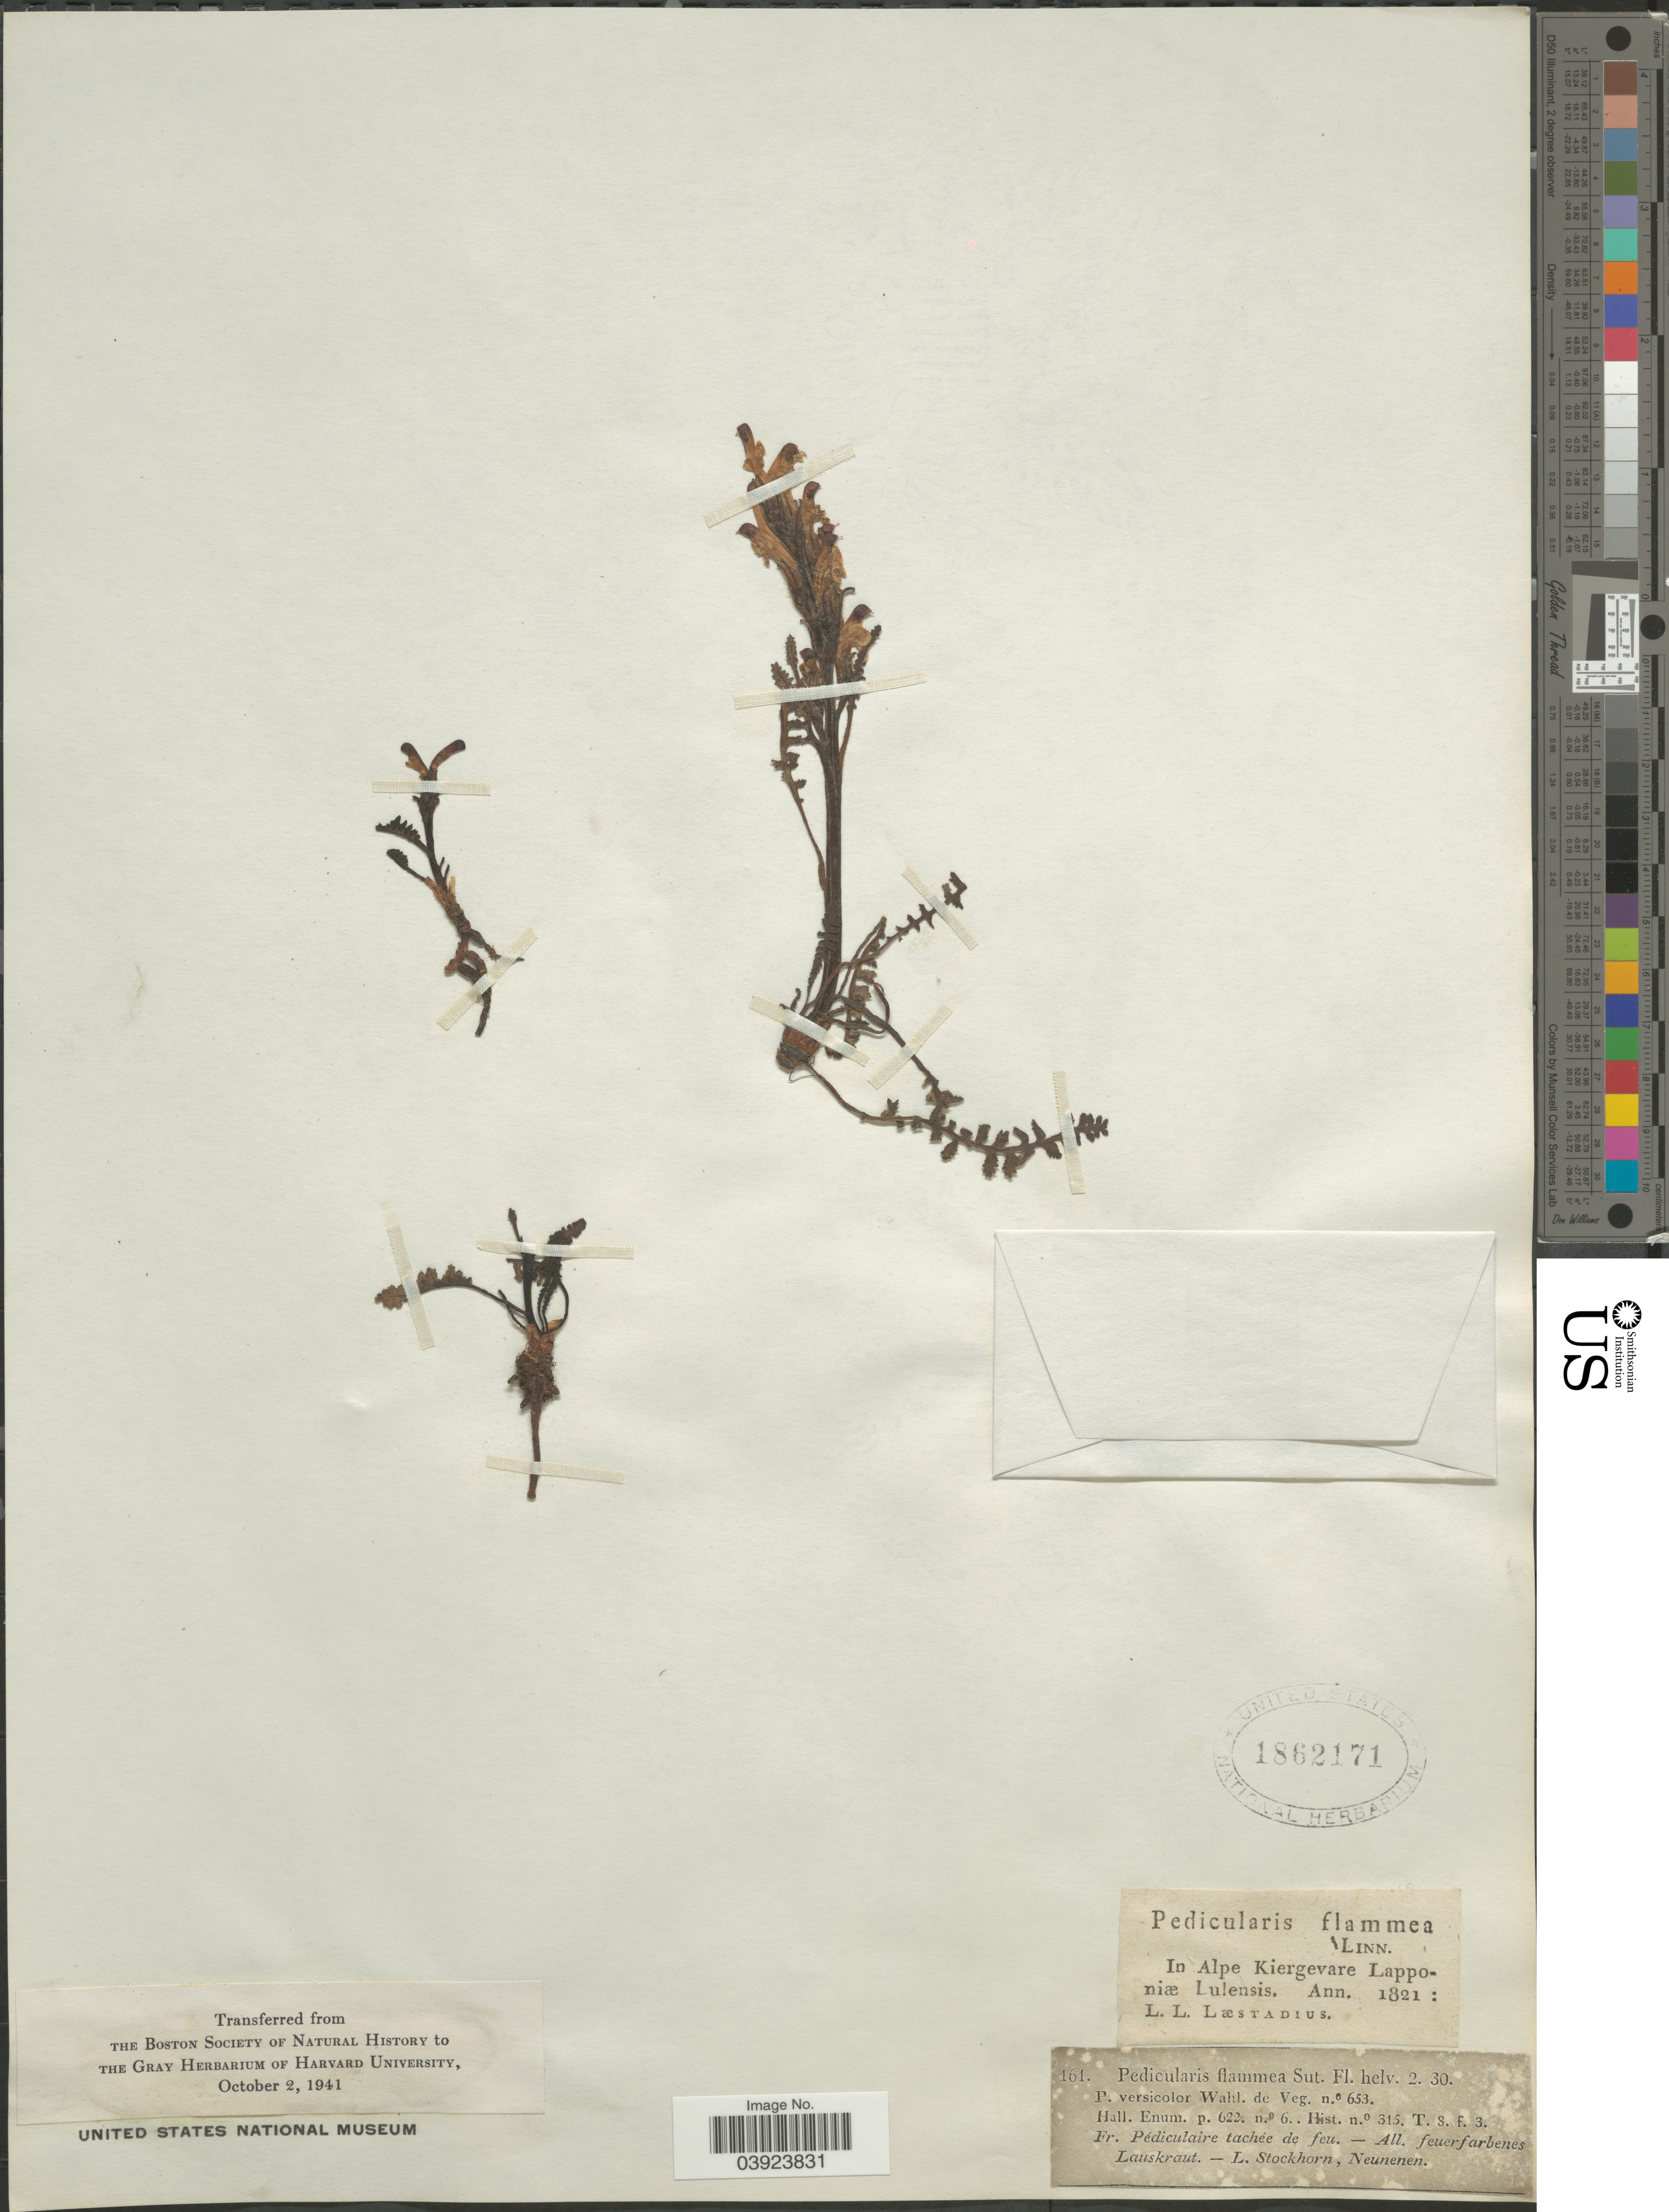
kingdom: Plantae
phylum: Tracheophyta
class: Magnoliopsida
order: Lamiales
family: Orobanchaceae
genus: Pedicularis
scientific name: Pedicularis flammea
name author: L.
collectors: L. L. Laestadius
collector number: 161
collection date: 1821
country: Sweden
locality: In Alpe Kiergevare Lapponiæ Lulensis.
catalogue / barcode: US 1862171